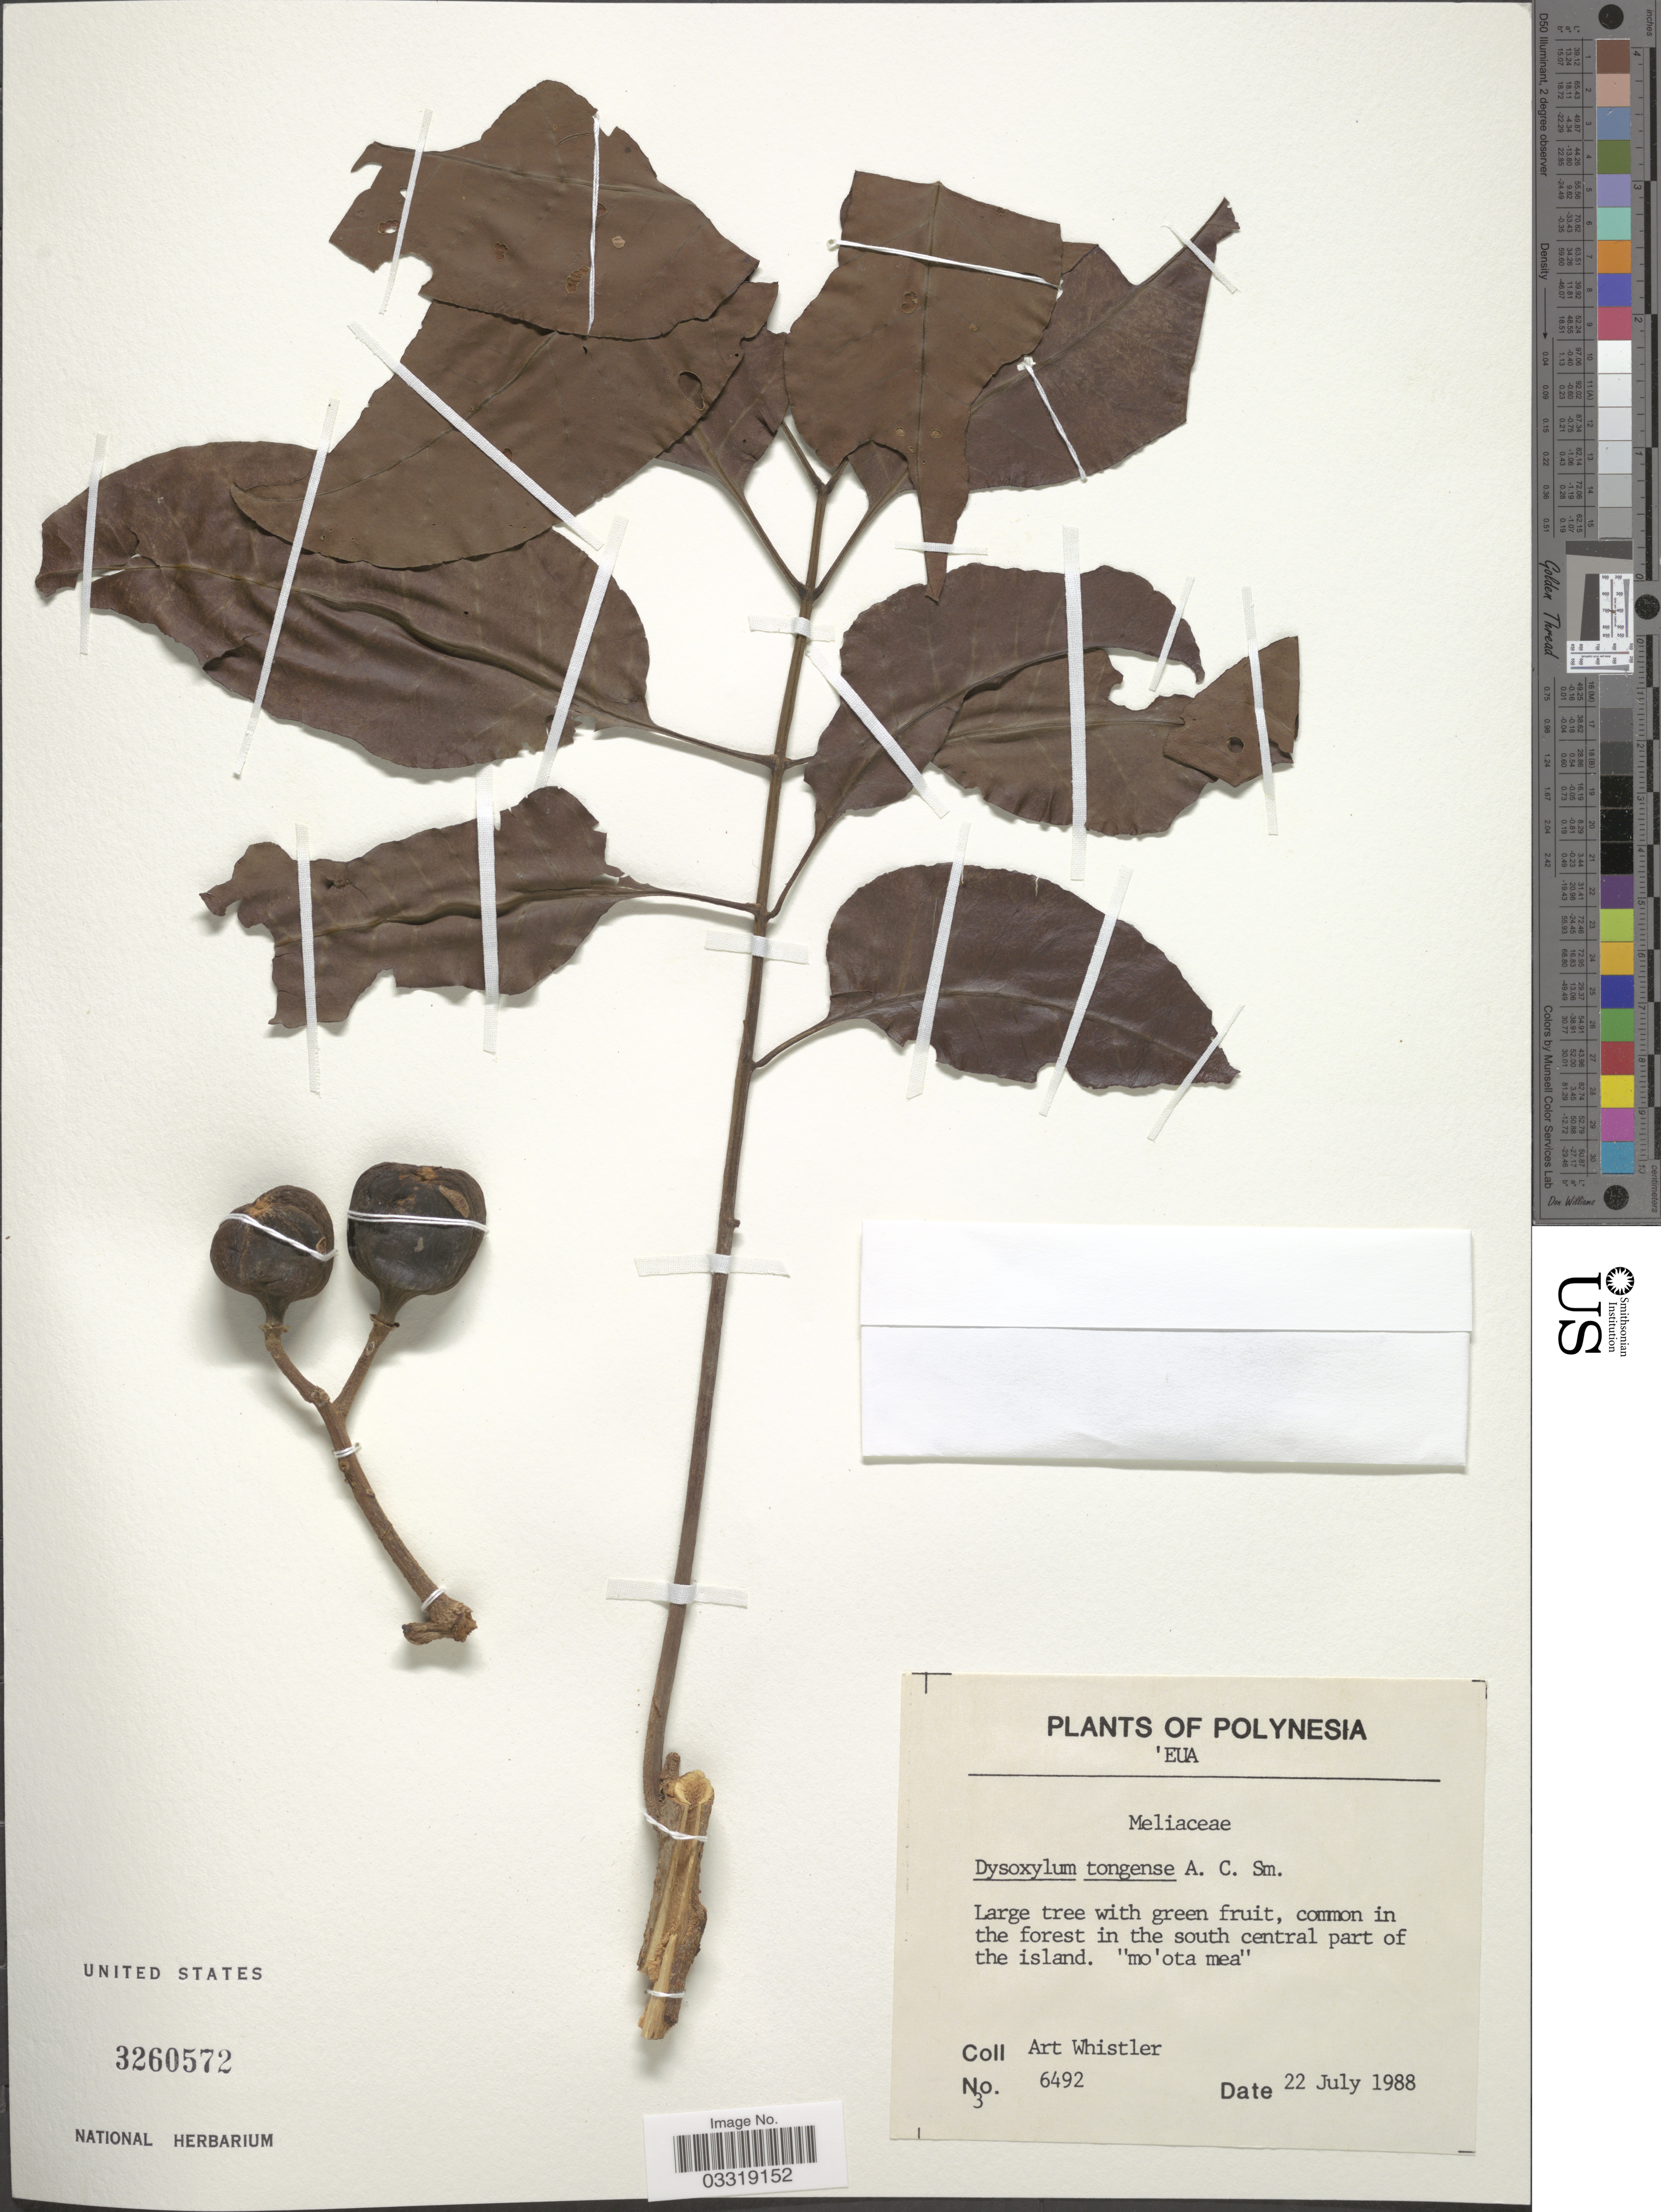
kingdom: Plantae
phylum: Tracheophyta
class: Magnoliopsida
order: Sapindales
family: Meliaceae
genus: Didymocheton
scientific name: Didymocheton tongensis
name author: (A.C. Sm.) Holzmeyer & Hauenschild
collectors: A. Whistler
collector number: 6492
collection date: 1988-07-22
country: Tonga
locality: Polynesia. 'Eua. Common in the forest in the south central part of the island.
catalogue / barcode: US 3260572